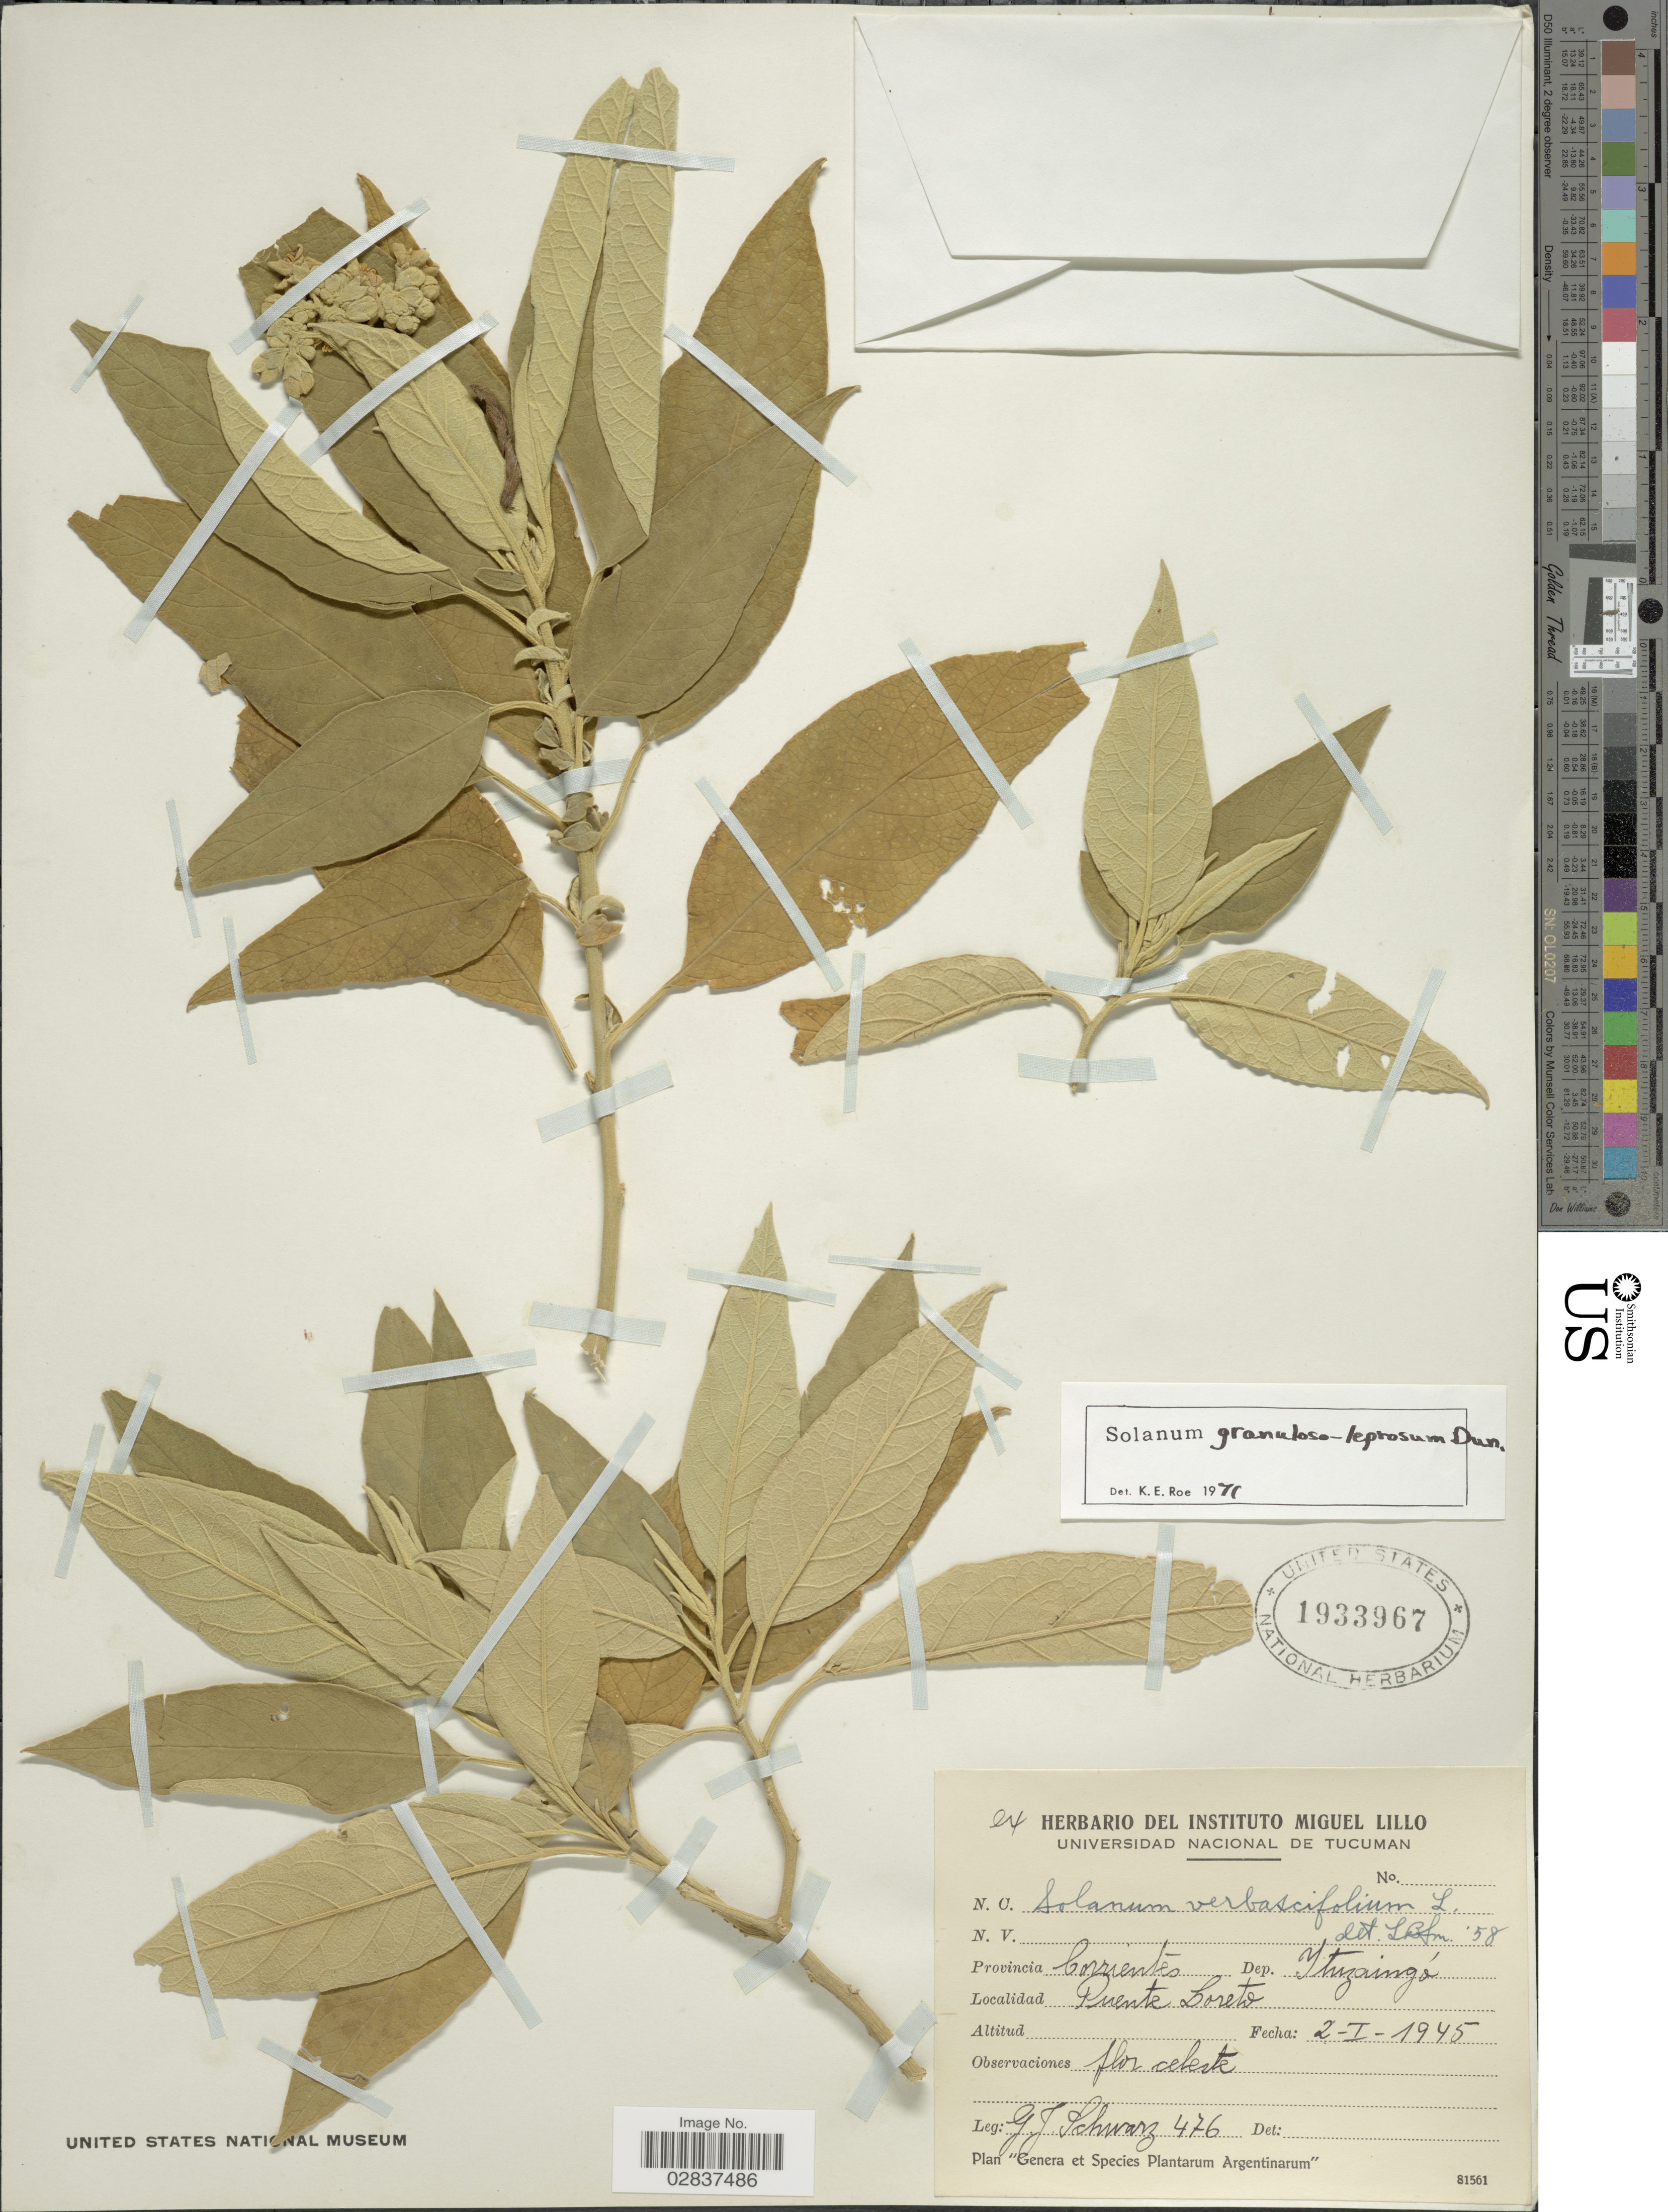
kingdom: Plantae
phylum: Tracheophyta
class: Magnoliopsida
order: Solanales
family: Solanaceae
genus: Solanum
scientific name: Solanum granuloso-leprosum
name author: Dunal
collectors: G. J. Schwarz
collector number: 476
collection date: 1945-01-02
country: Argentina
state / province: Corrientes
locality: Dep. Ituzaingó, Puento Loreto.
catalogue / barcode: US 1933967